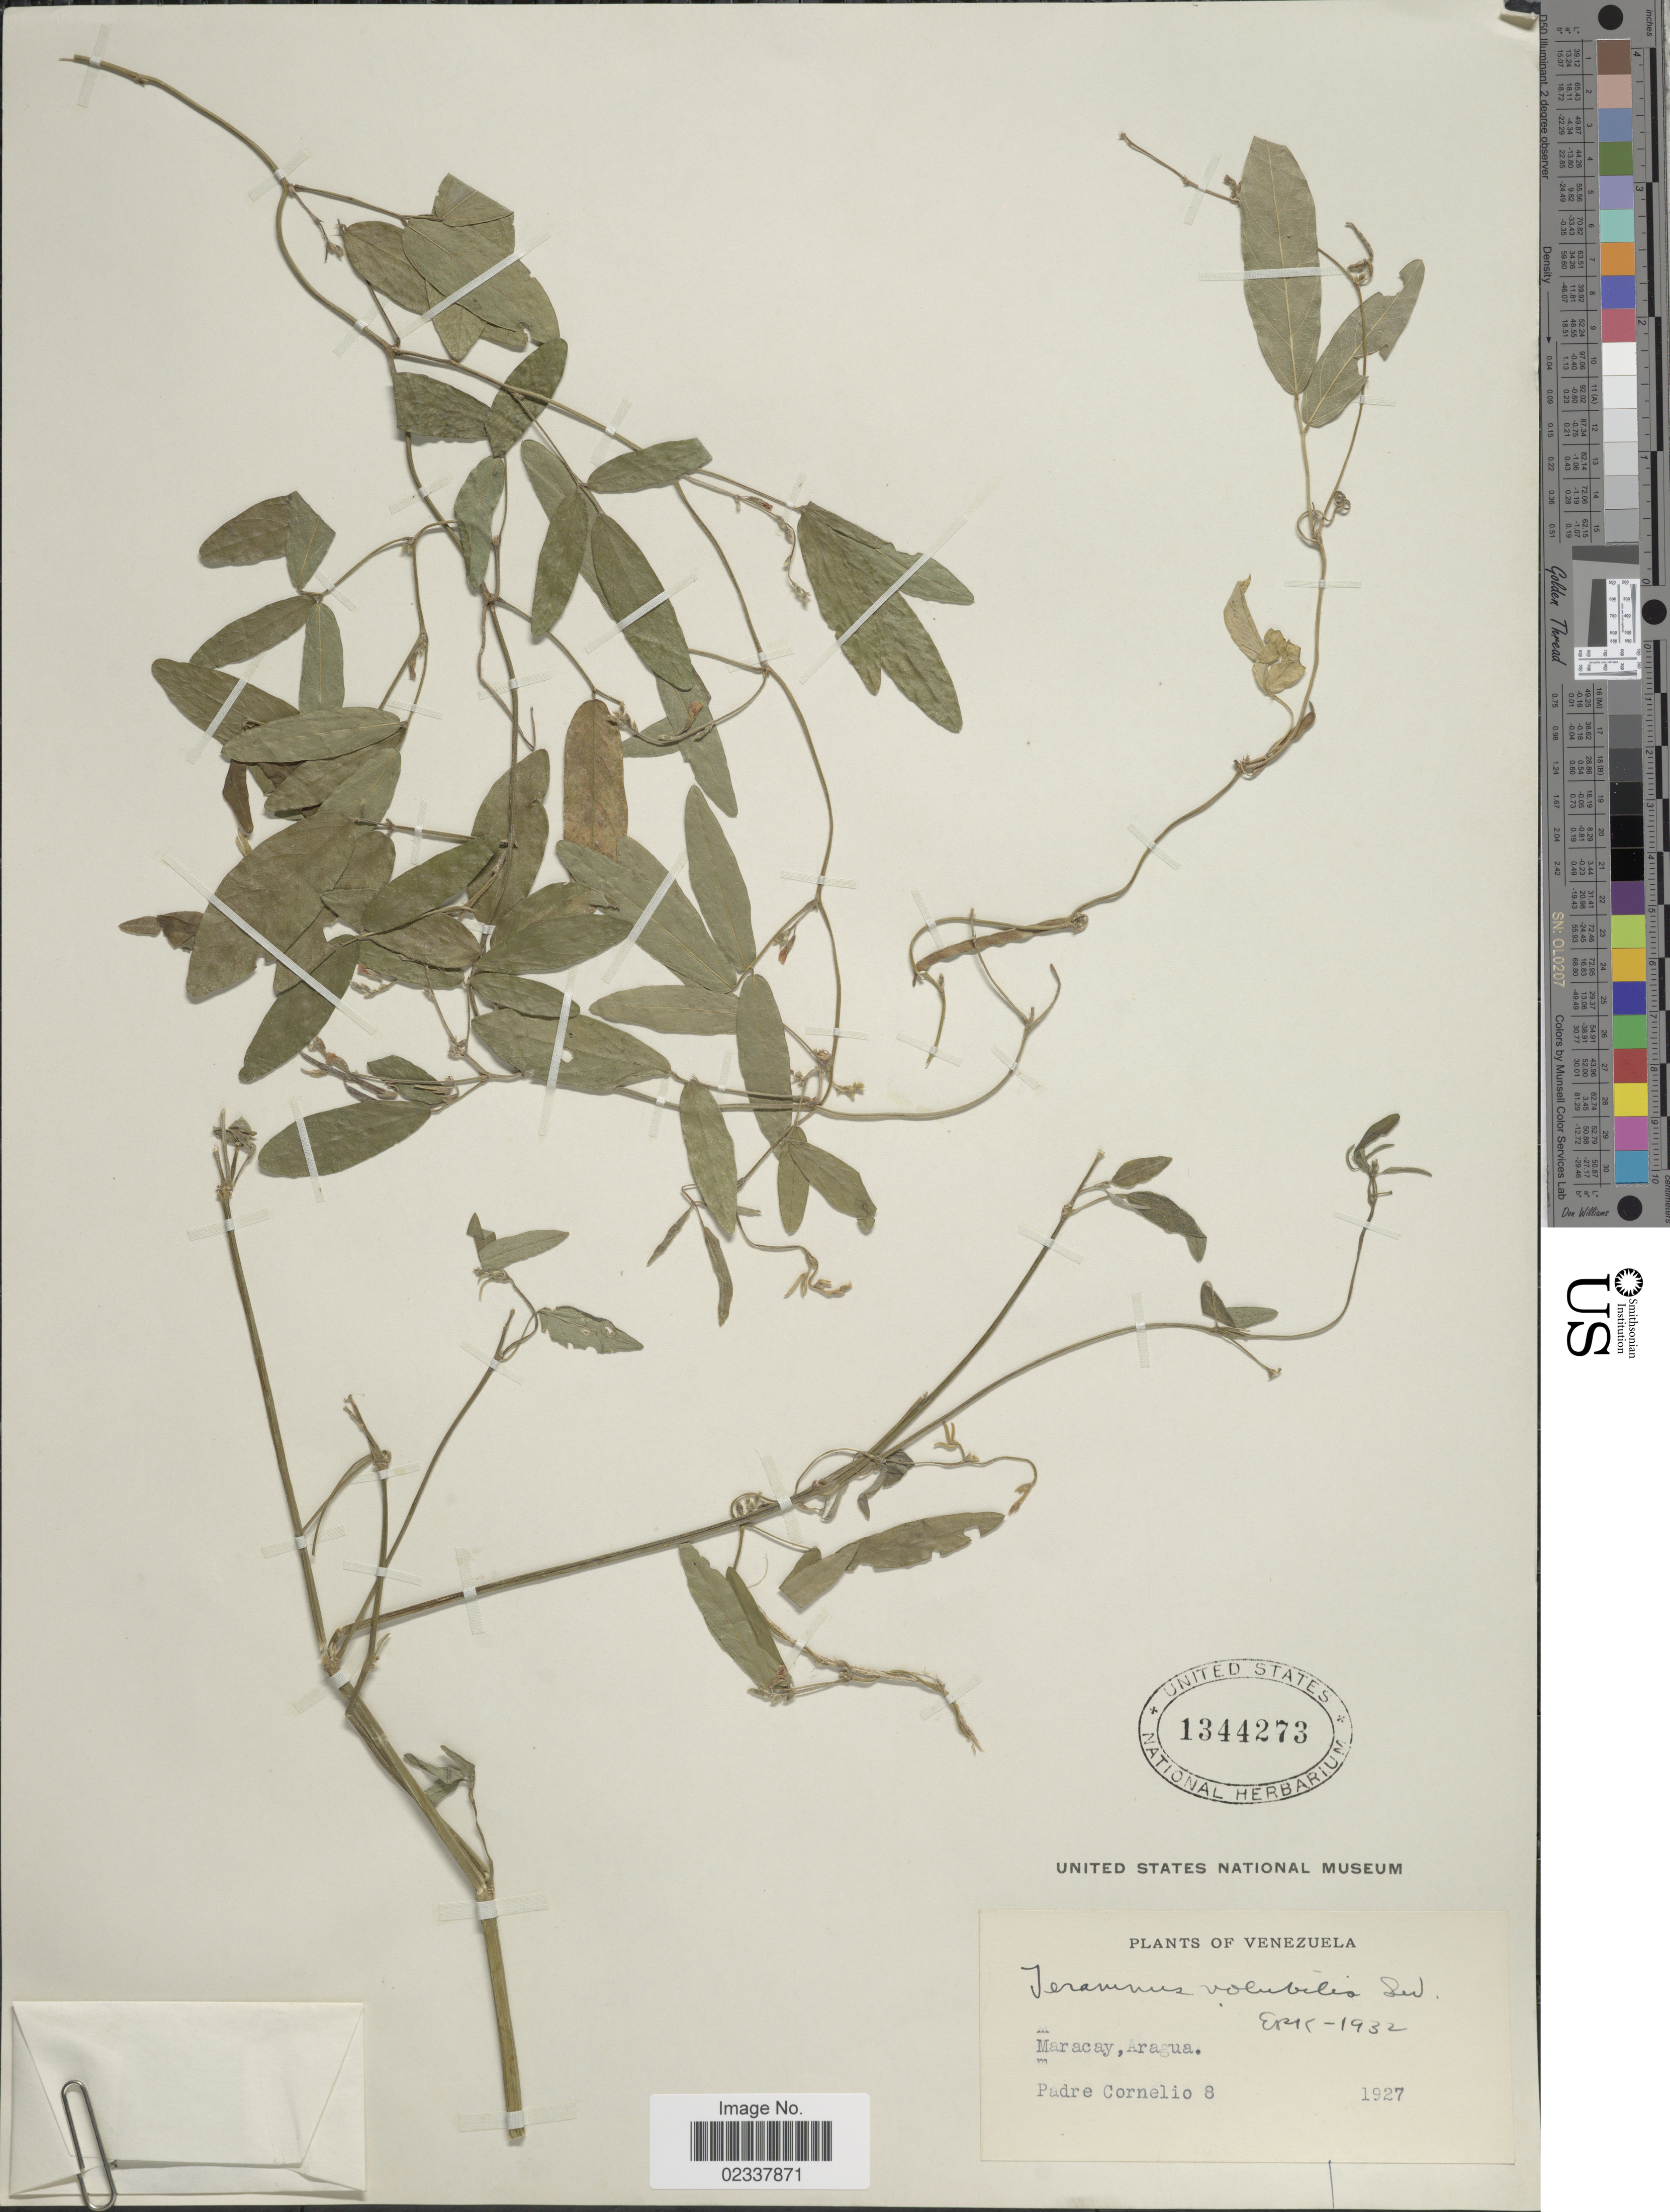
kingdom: Plantae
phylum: Tracheophyta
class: Magnoliopsida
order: Fabales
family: Fabaceae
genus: Teramnus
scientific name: Teramnus volubilis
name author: Sw.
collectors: P. Cornelio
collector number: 8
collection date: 1927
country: Venezuela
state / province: Aragua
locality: Maracay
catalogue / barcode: US 1344273